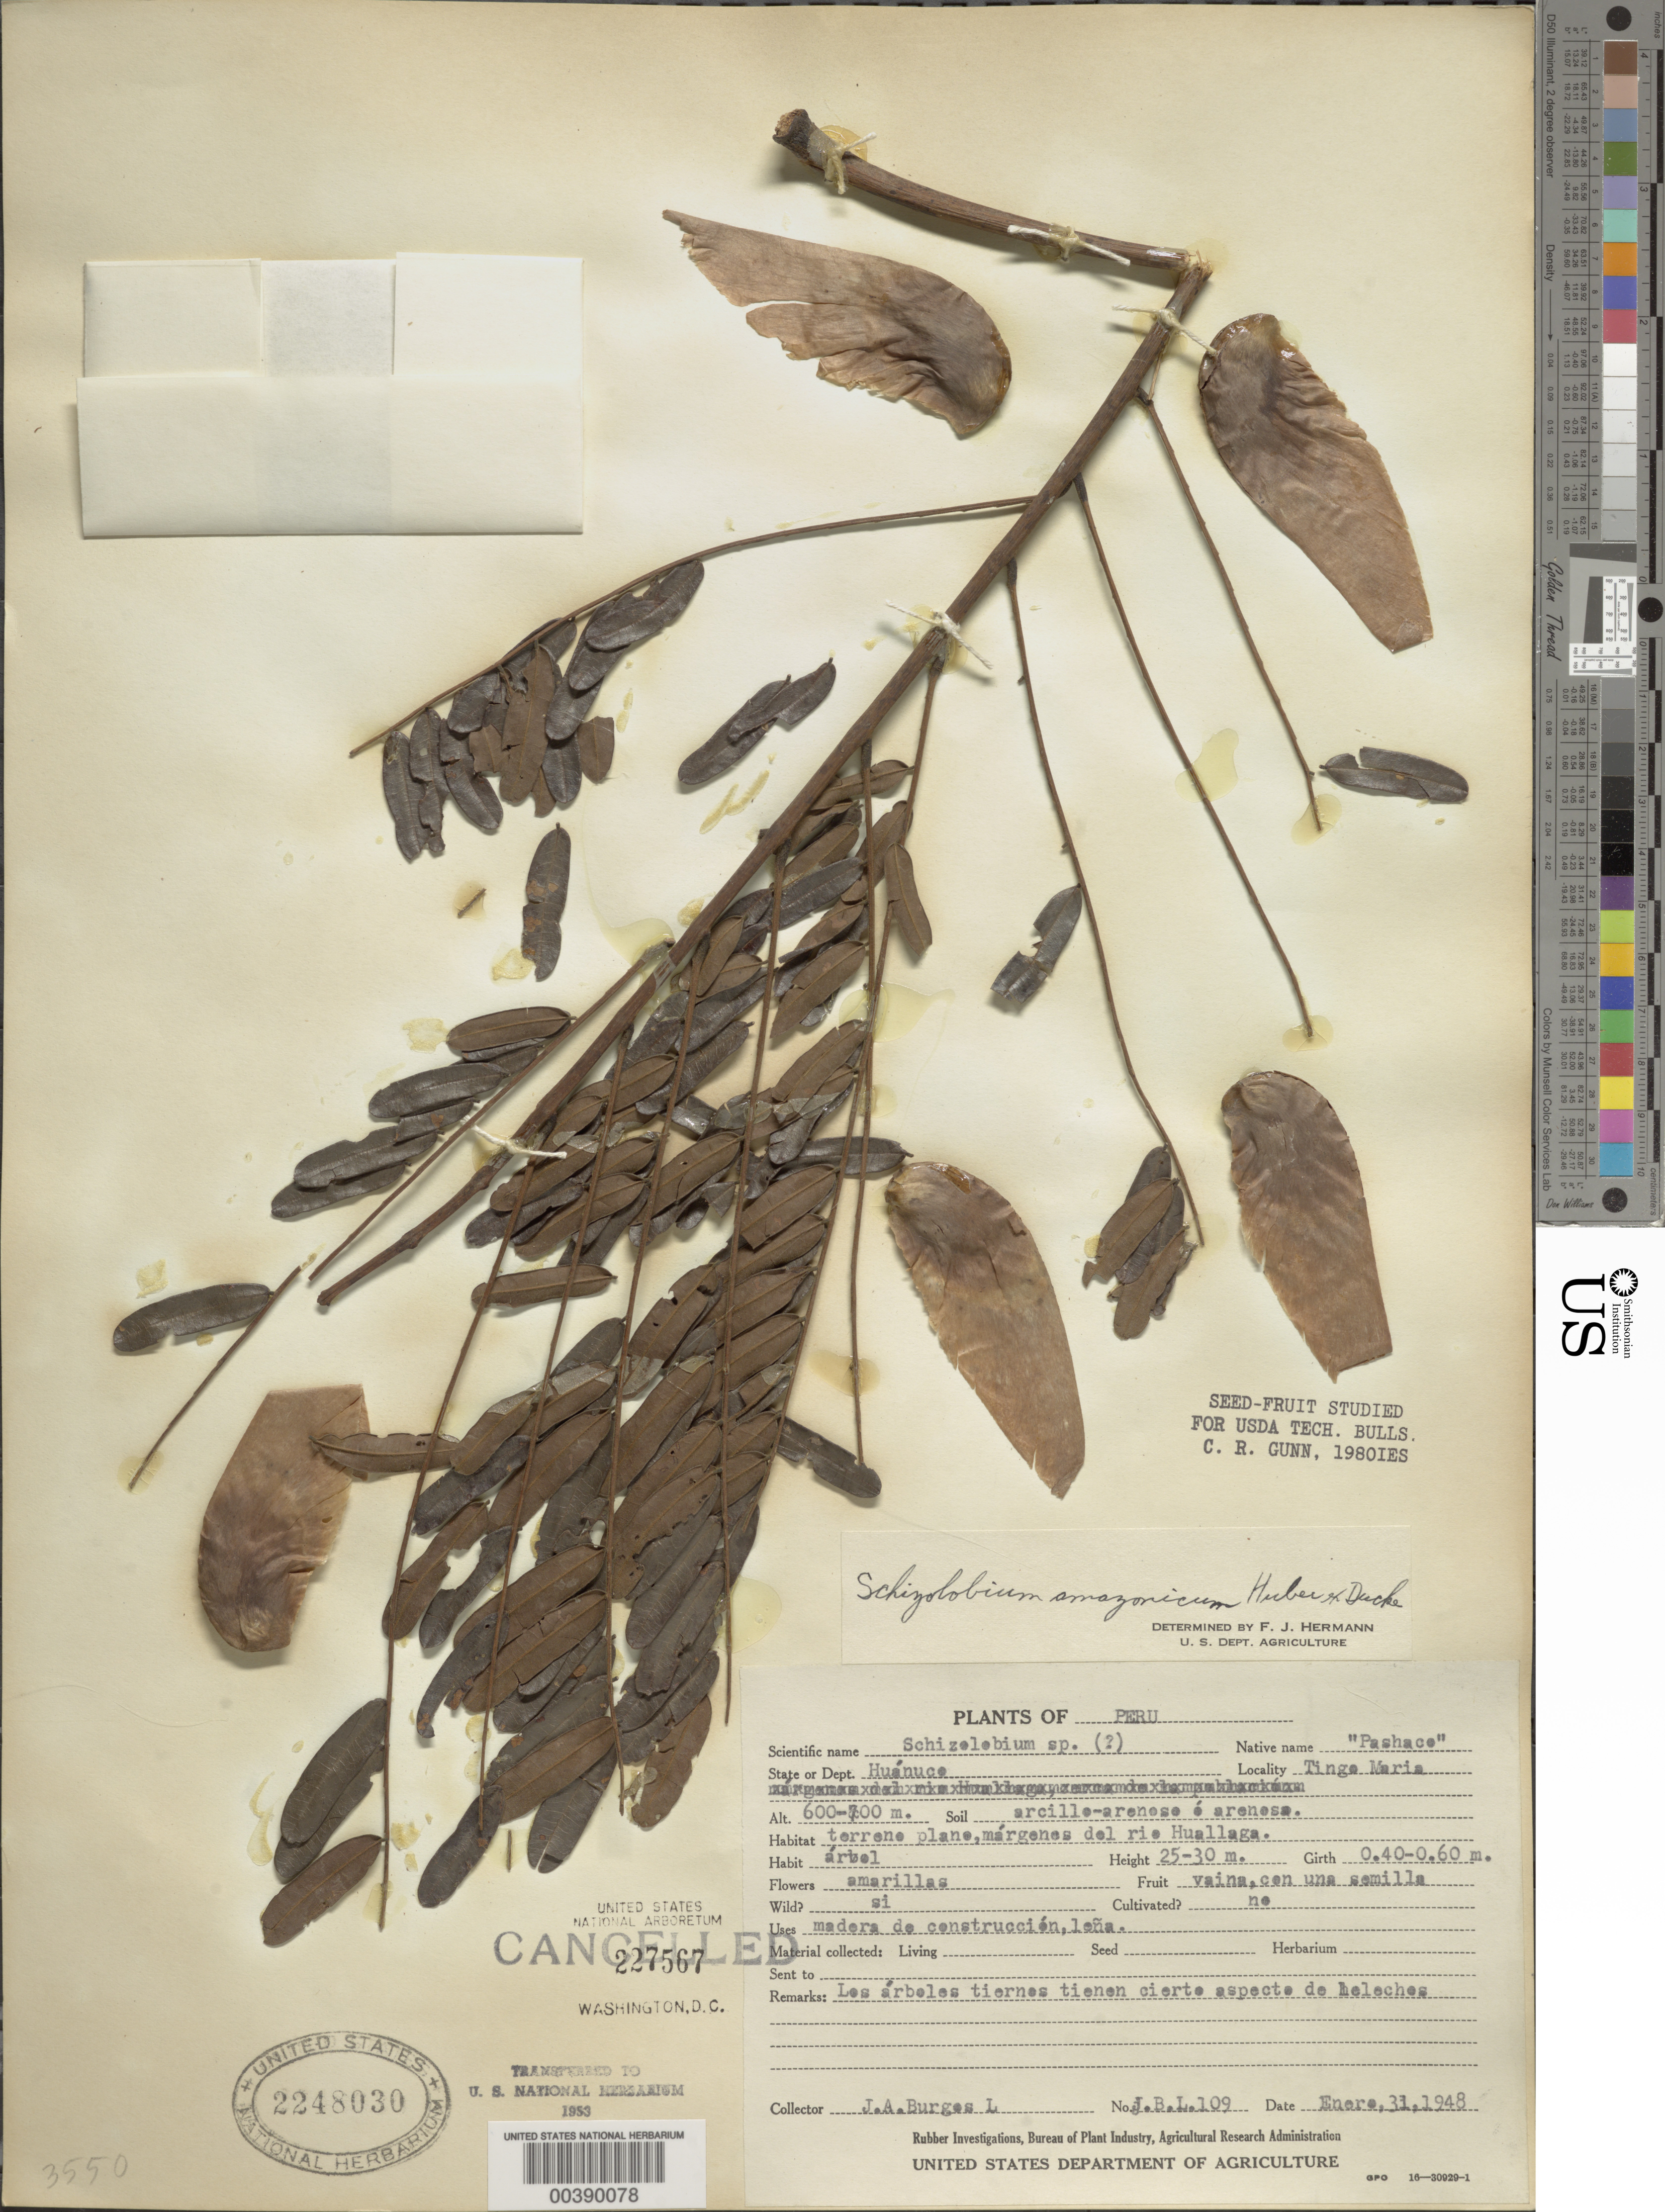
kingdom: Plantae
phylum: Tracheophyta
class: Magnoliopsida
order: Fabales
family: Fabaceae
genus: Schizolobium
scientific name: Schizolobium amazonicum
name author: Ducke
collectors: J. Burges L.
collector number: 109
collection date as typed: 31 Jan 1948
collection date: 1948-01-31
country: Peru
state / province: Huánuco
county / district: Leoncio Prado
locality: Tingo María, margenes del Río Huallaga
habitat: Terrene plano, margenes del rio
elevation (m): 600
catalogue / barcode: US 2248030